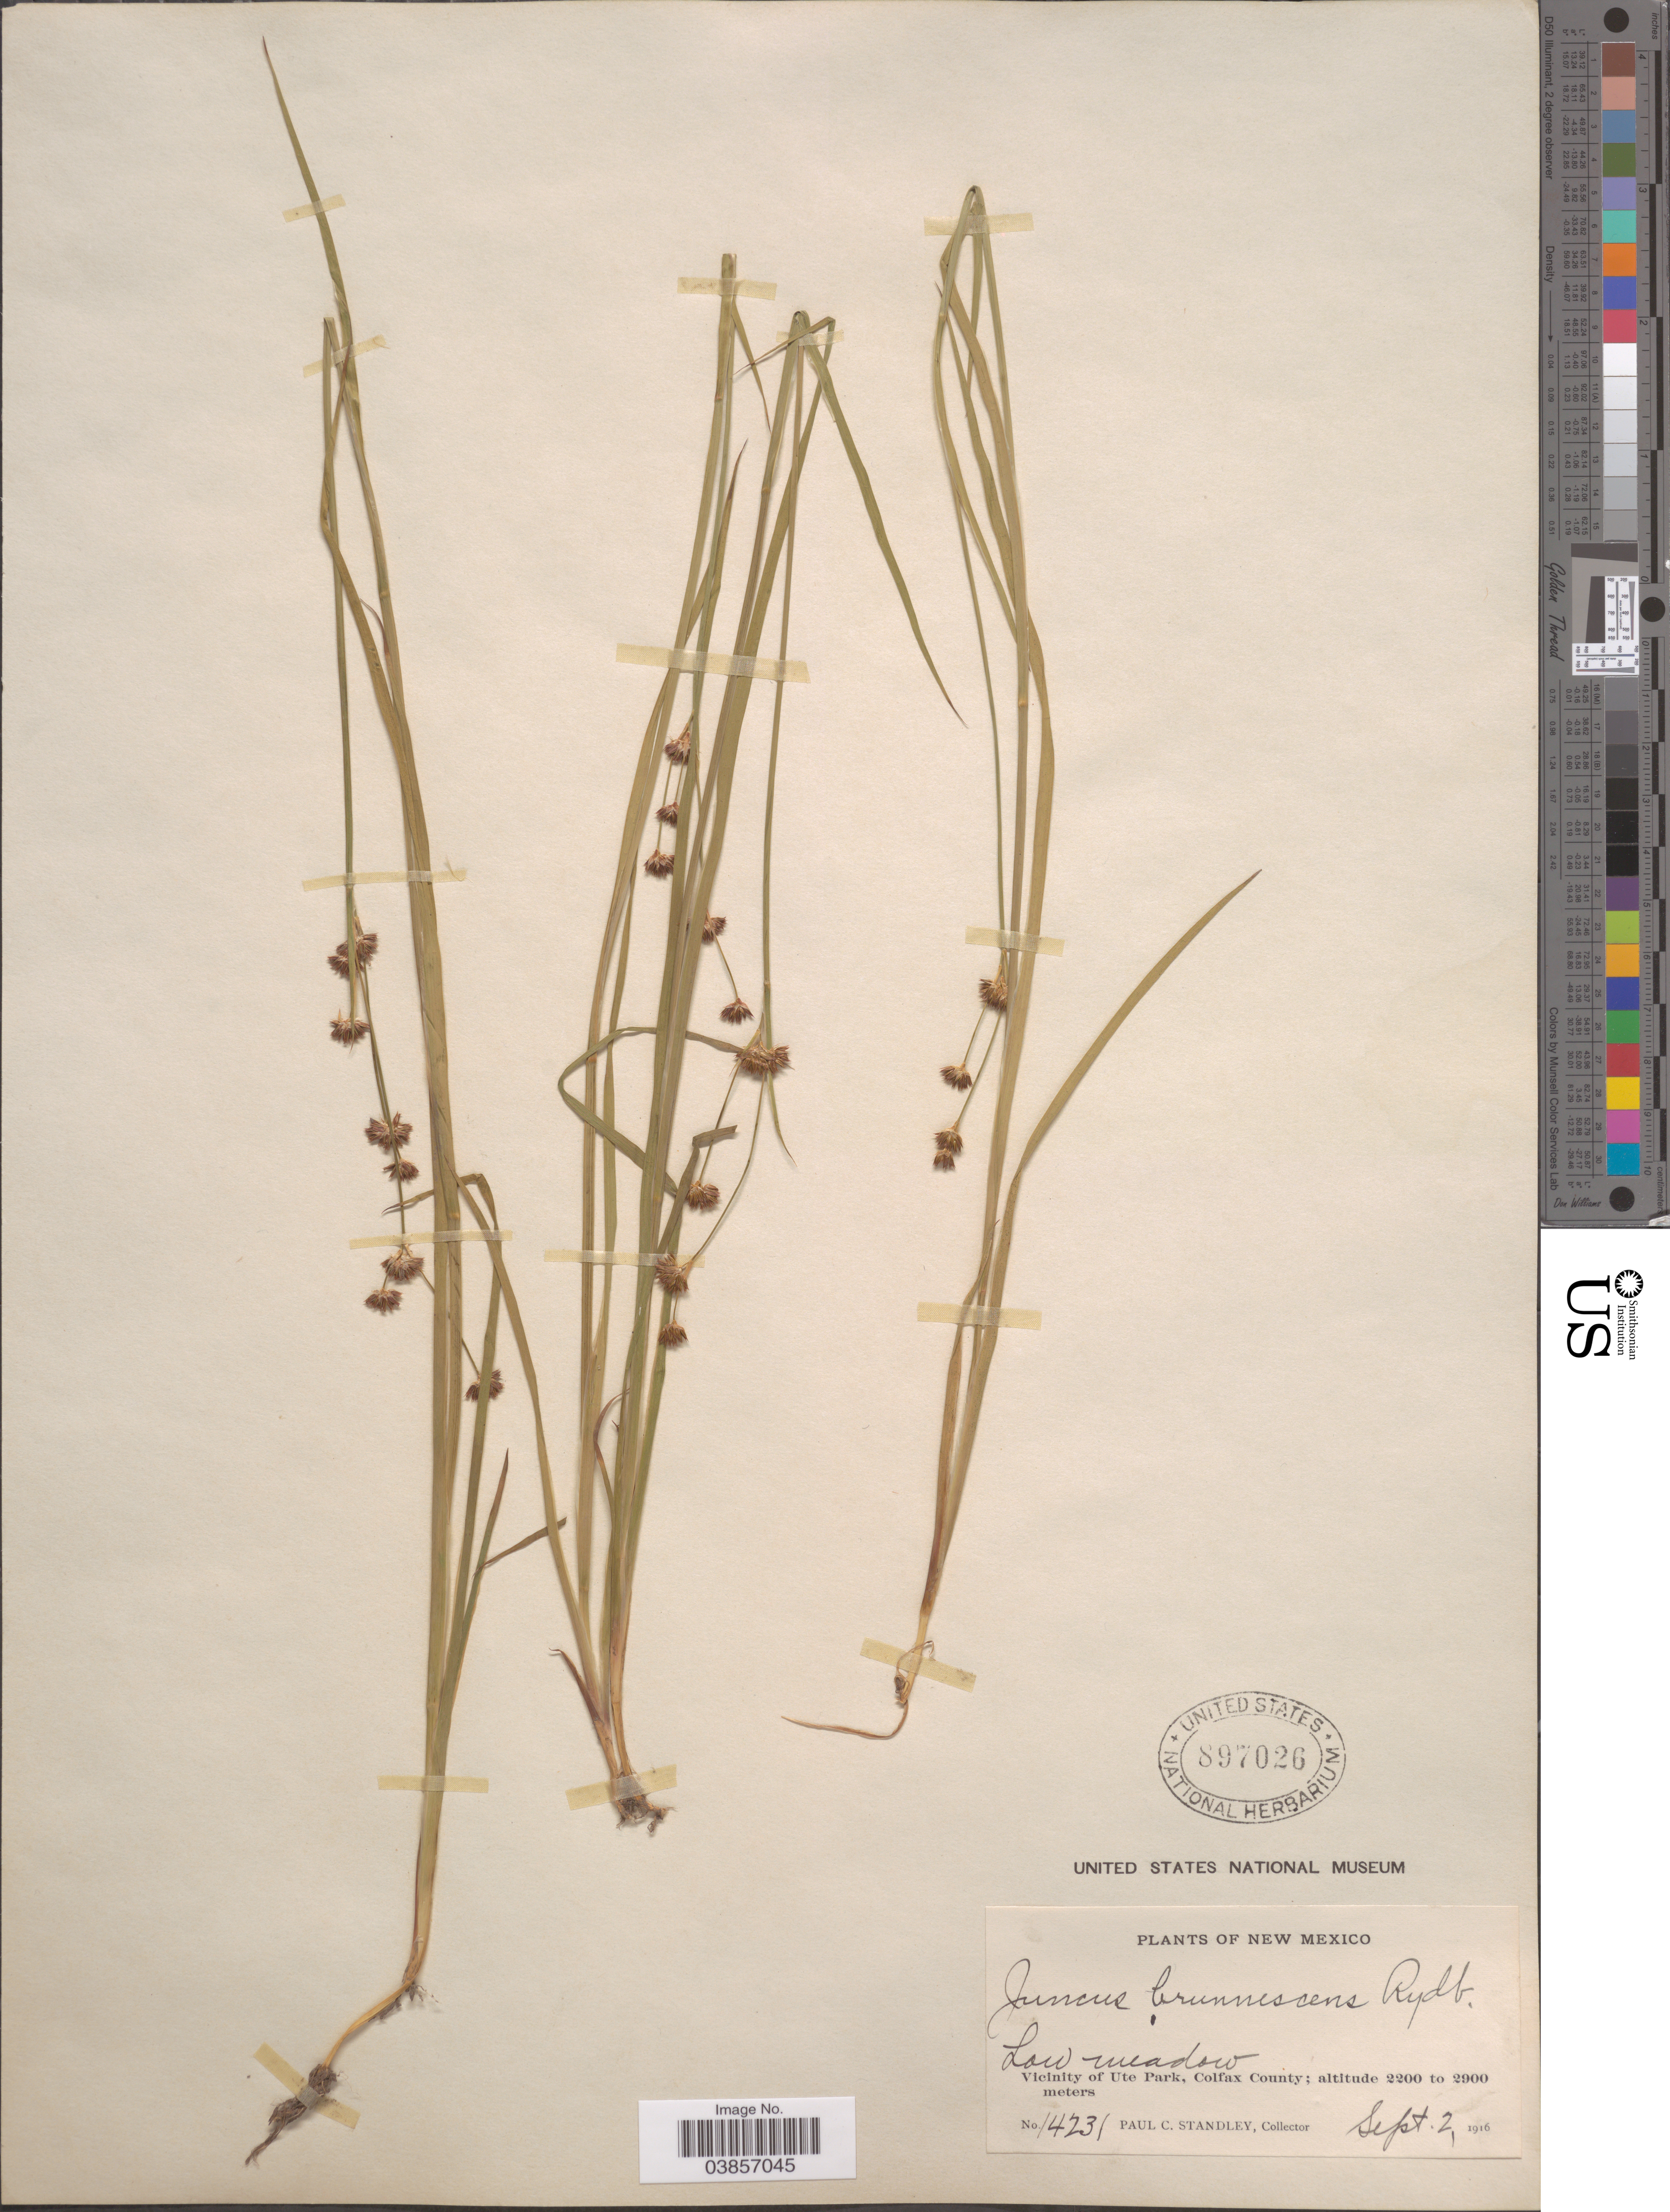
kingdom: Plantae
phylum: Tracheophyta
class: Liliopsida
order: Poales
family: Juncaceae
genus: Juncus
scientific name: Juncus saximontanus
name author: A. Nelson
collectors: P. C. Standley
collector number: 14231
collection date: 1916-09-02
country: United States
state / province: New Mexico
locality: Vicinity of Ute Park, Colfax County.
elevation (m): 2200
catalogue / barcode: US 897026